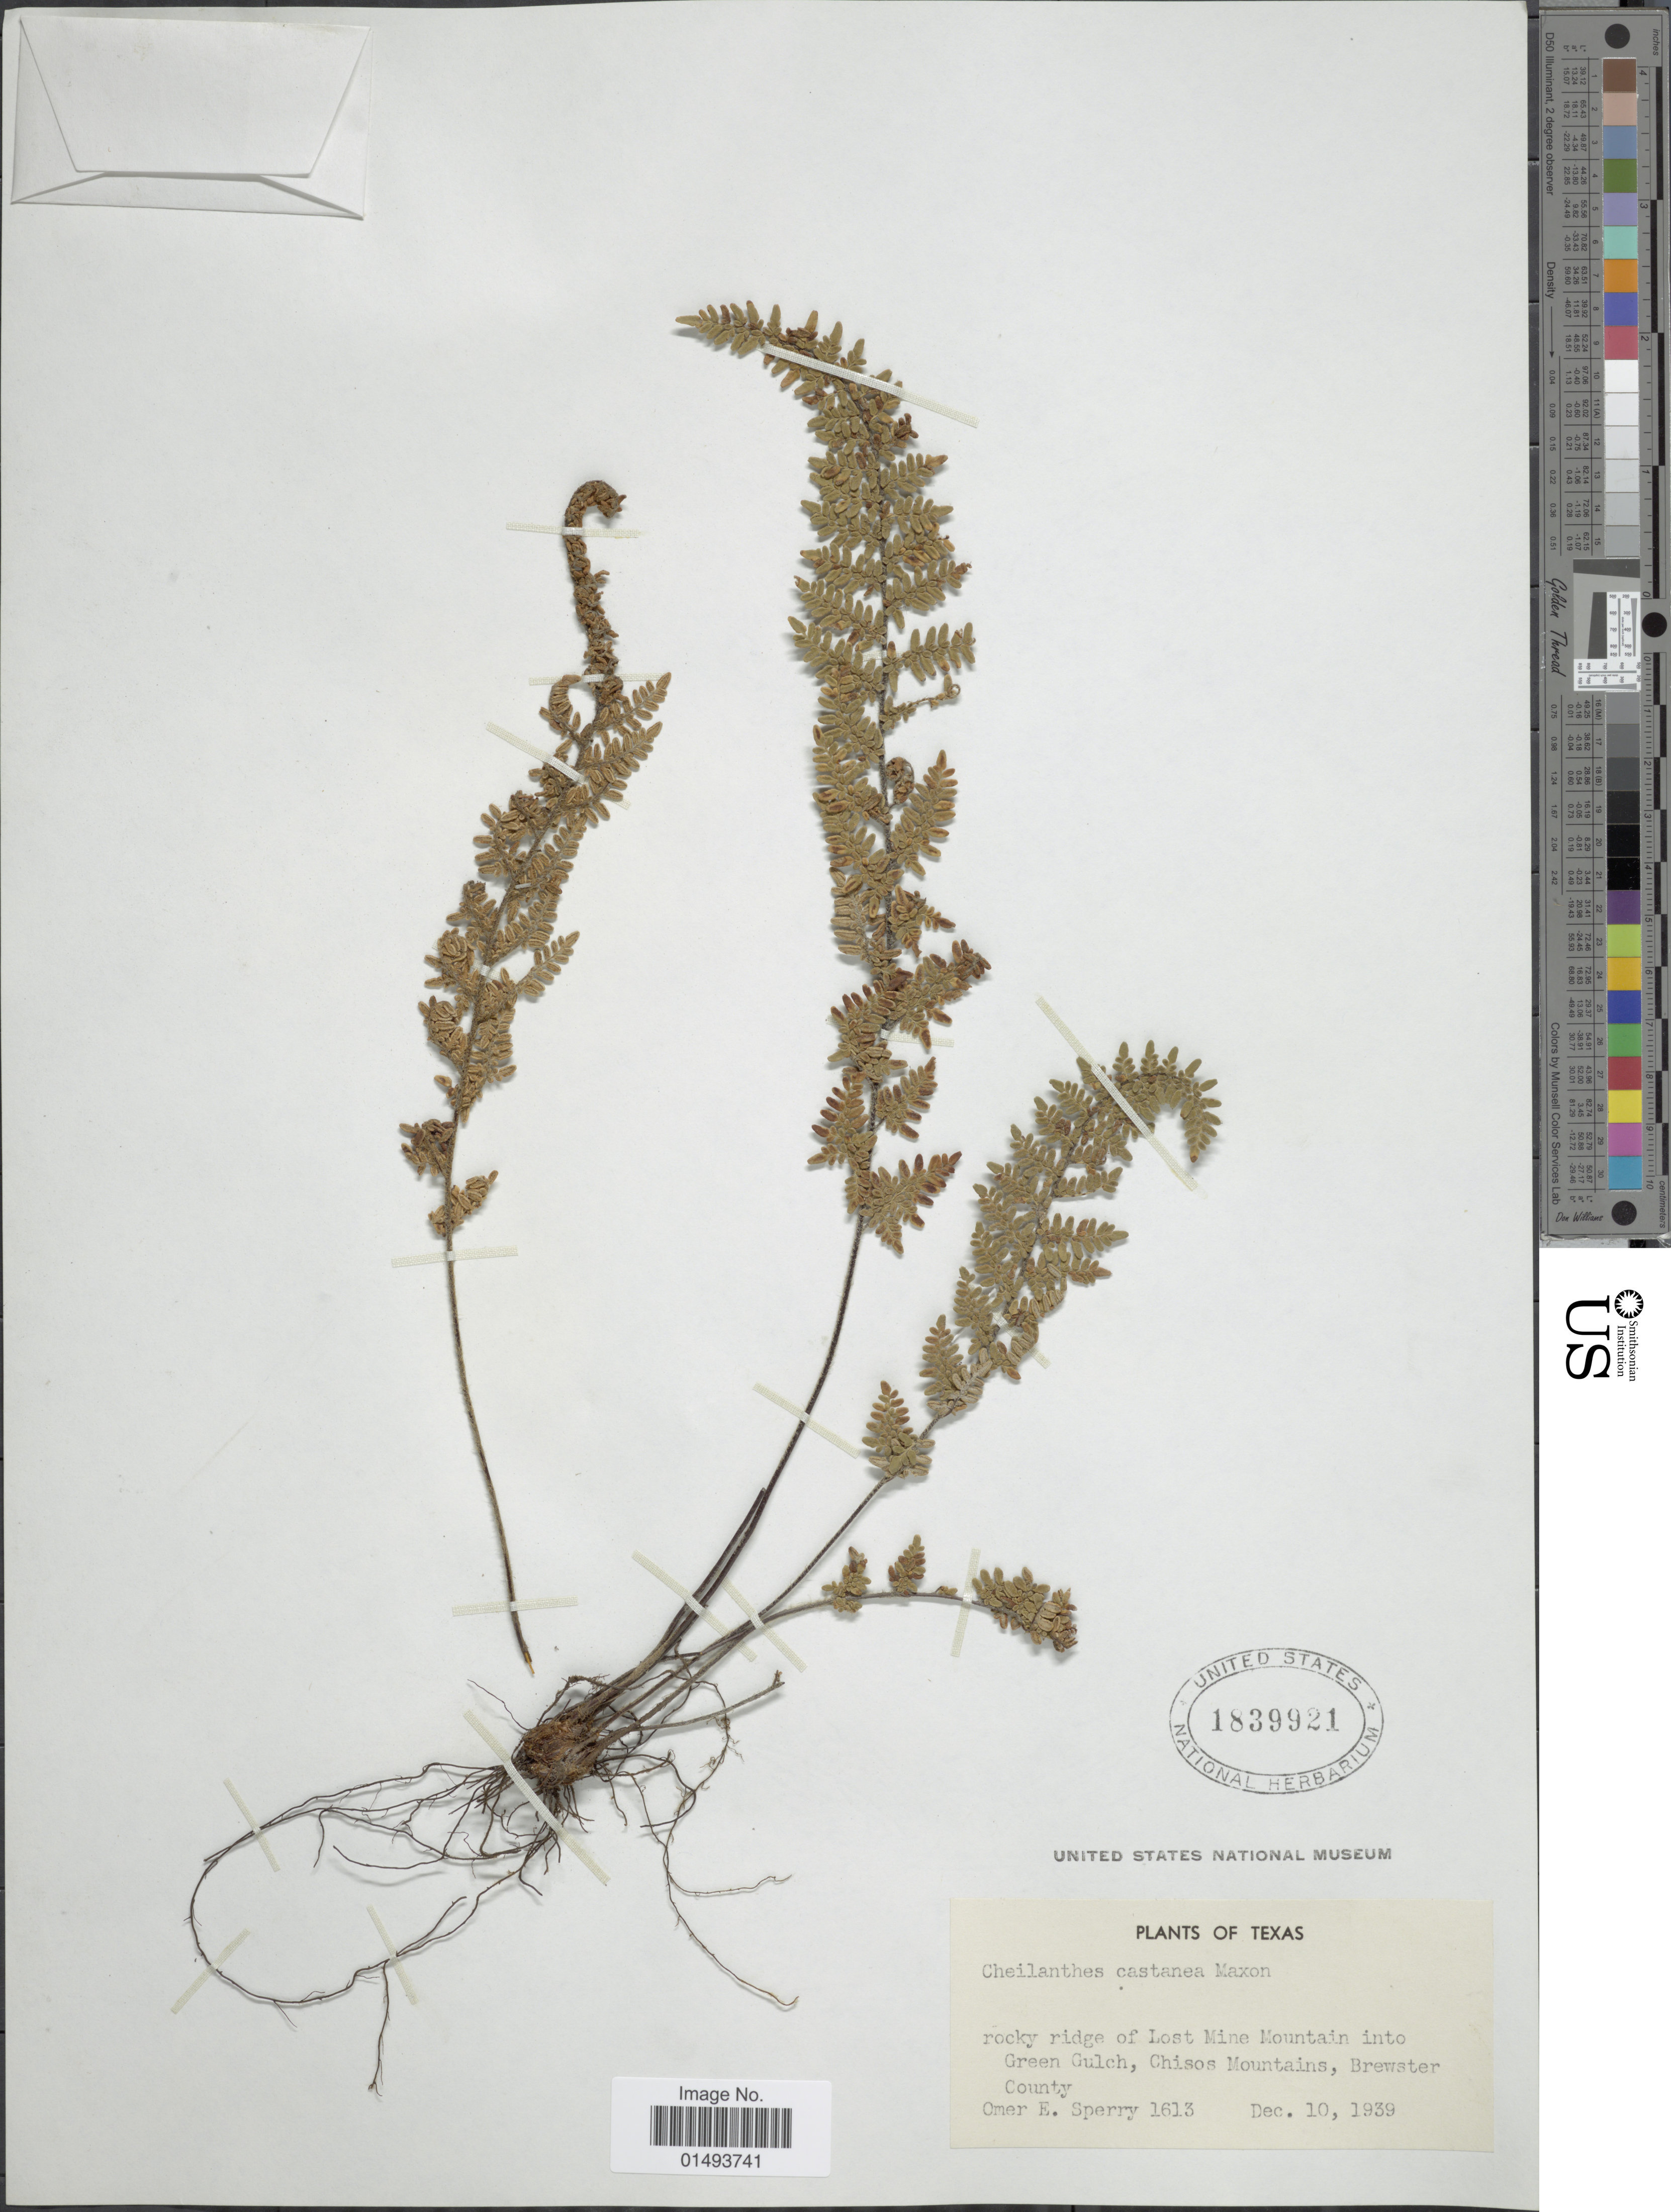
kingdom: Plantae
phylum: Tracheophyta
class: Polypodiopsida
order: Polypodiales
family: Pteridaceae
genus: Myriopteris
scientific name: Myriopteris rufa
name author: Fée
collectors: O. E. Sperry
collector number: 1613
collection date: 1939-12-10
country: United States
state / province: Texas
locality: Plants of Texas, rocky ridge of Lost Mine Mountain into Green Gulch, Chisos Mountains, Brewster County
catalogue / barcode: US 1839921